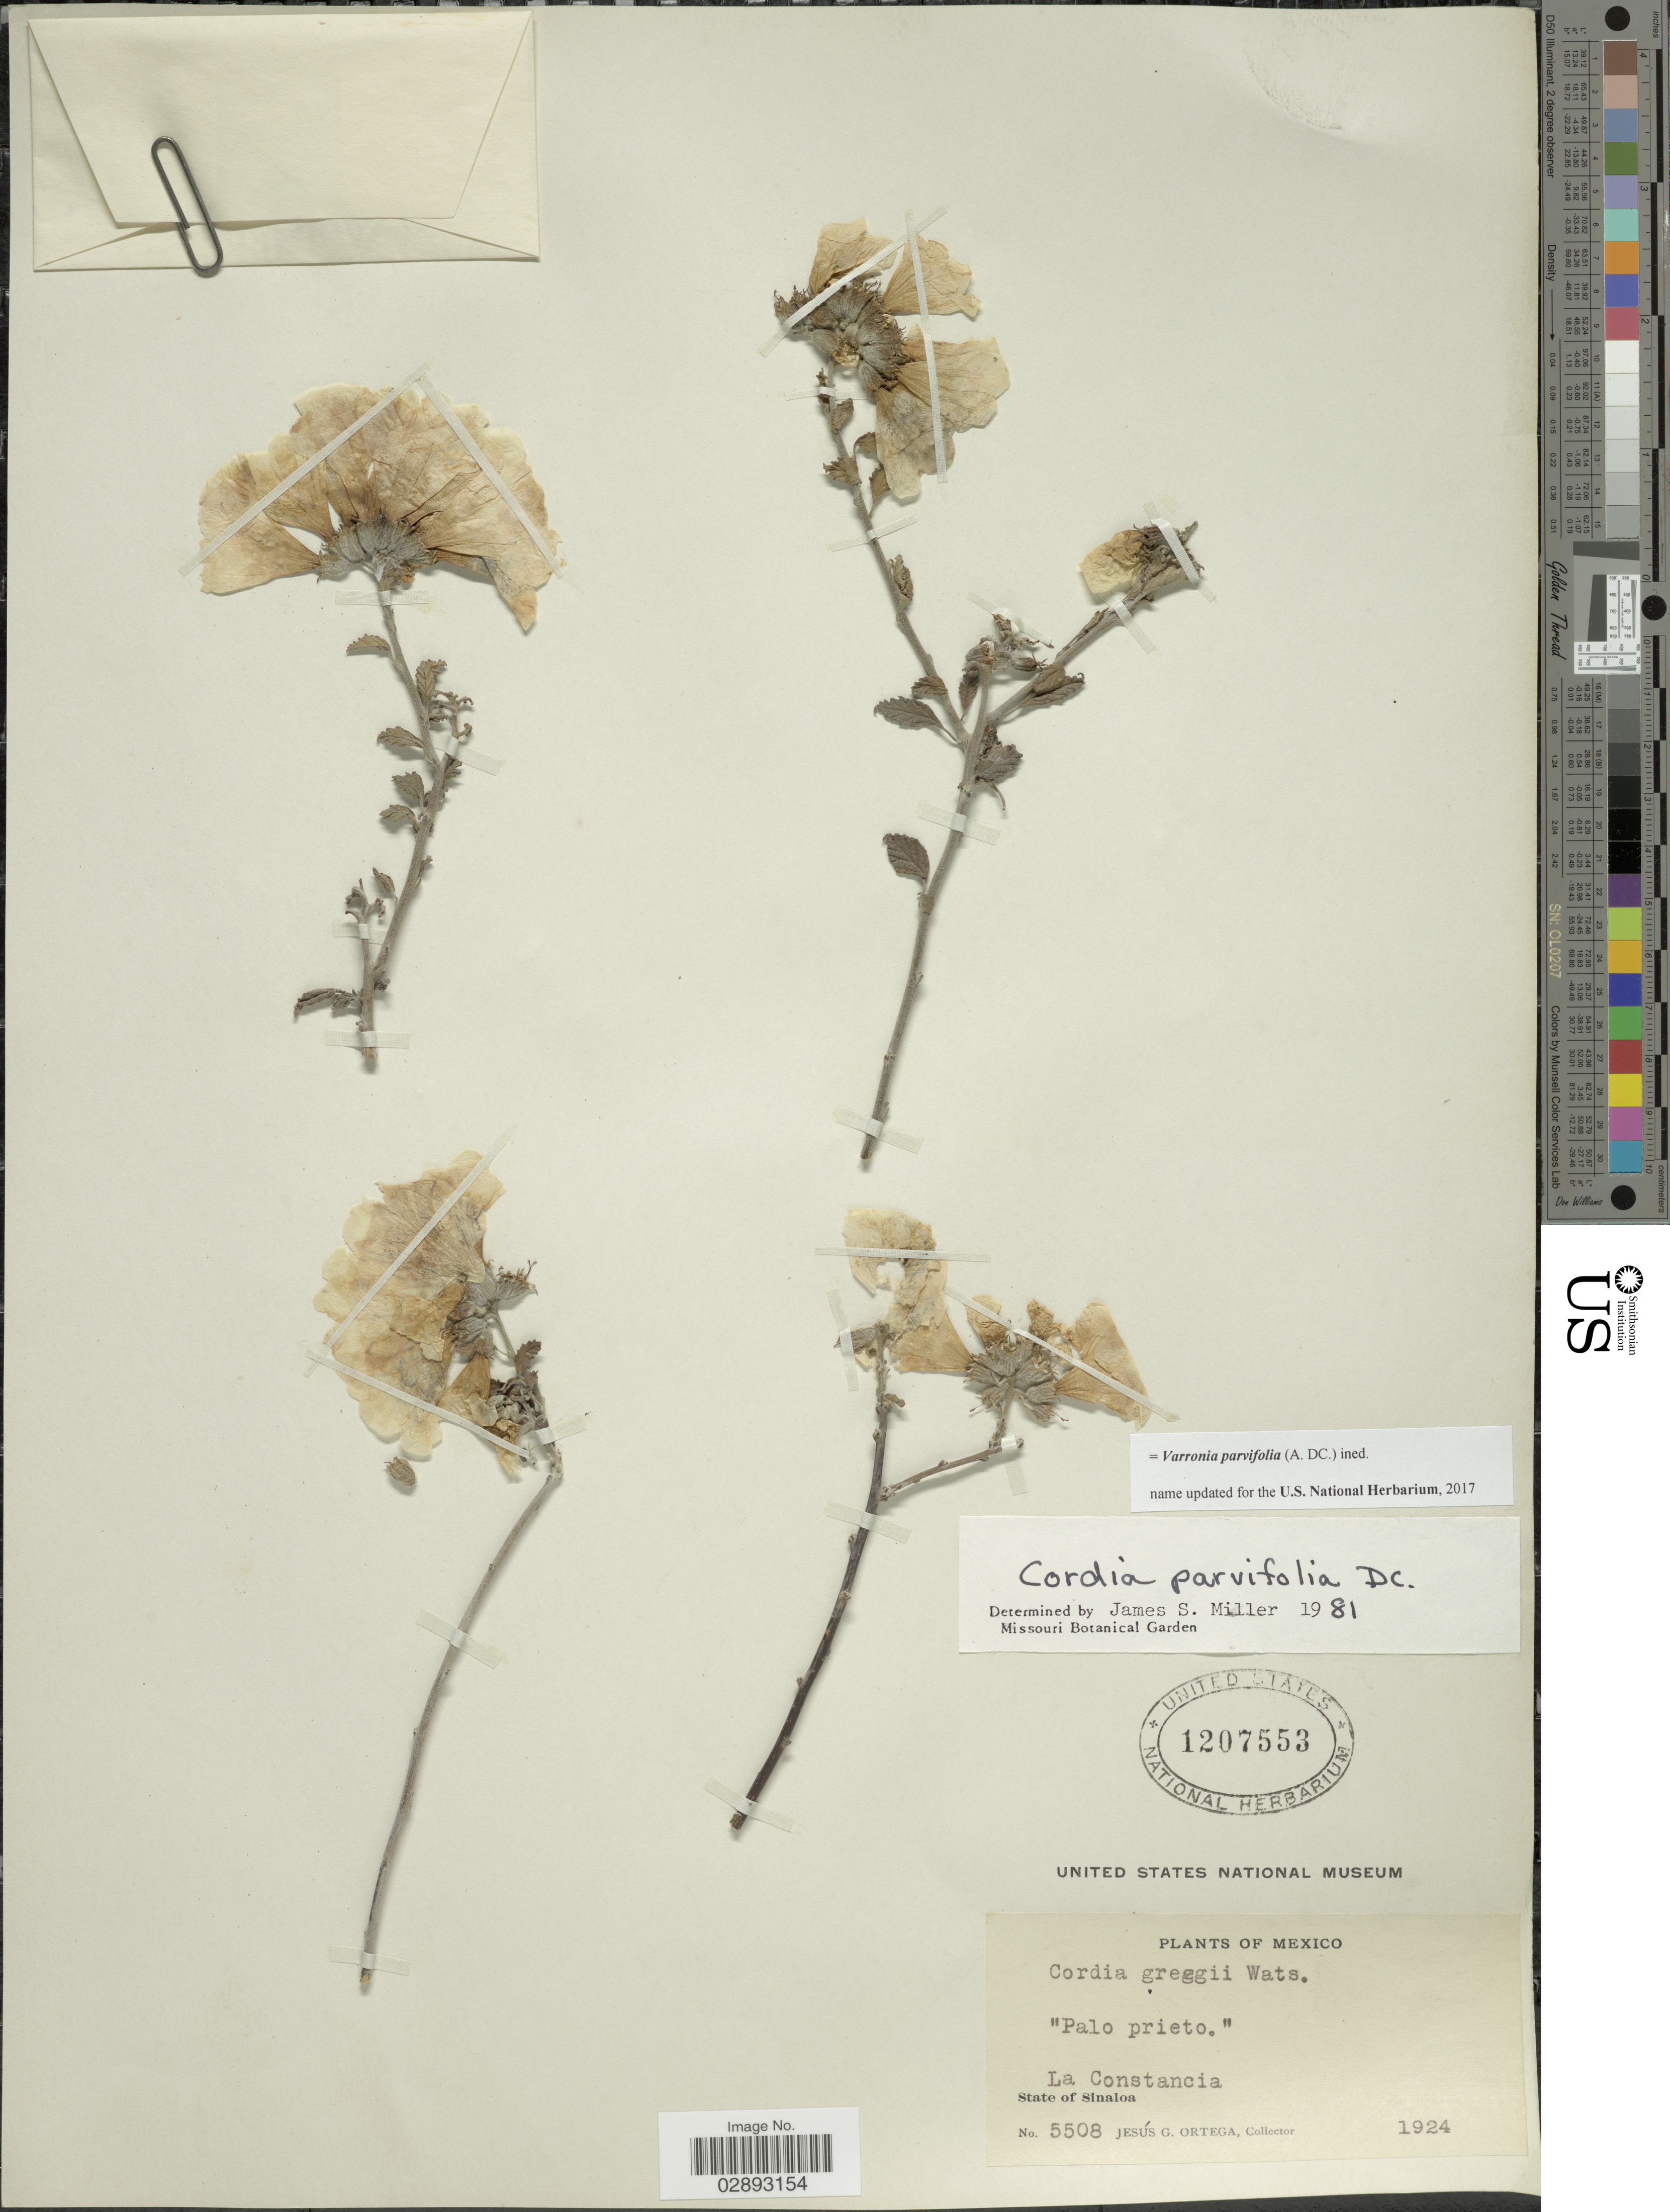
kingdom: Plantae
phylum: Tracheophyta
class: Magnoliopsida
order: Boraginales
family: Cordiaceae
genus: Varronia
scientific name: Varronia parvifolia (A. DC.) ined.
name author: (A. DC.)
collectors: J. Ortega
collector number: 5508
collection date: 1924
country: Mexico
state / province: Sinaloa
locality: La Constancia. State of Sinaloa.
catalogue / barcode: US 1207553